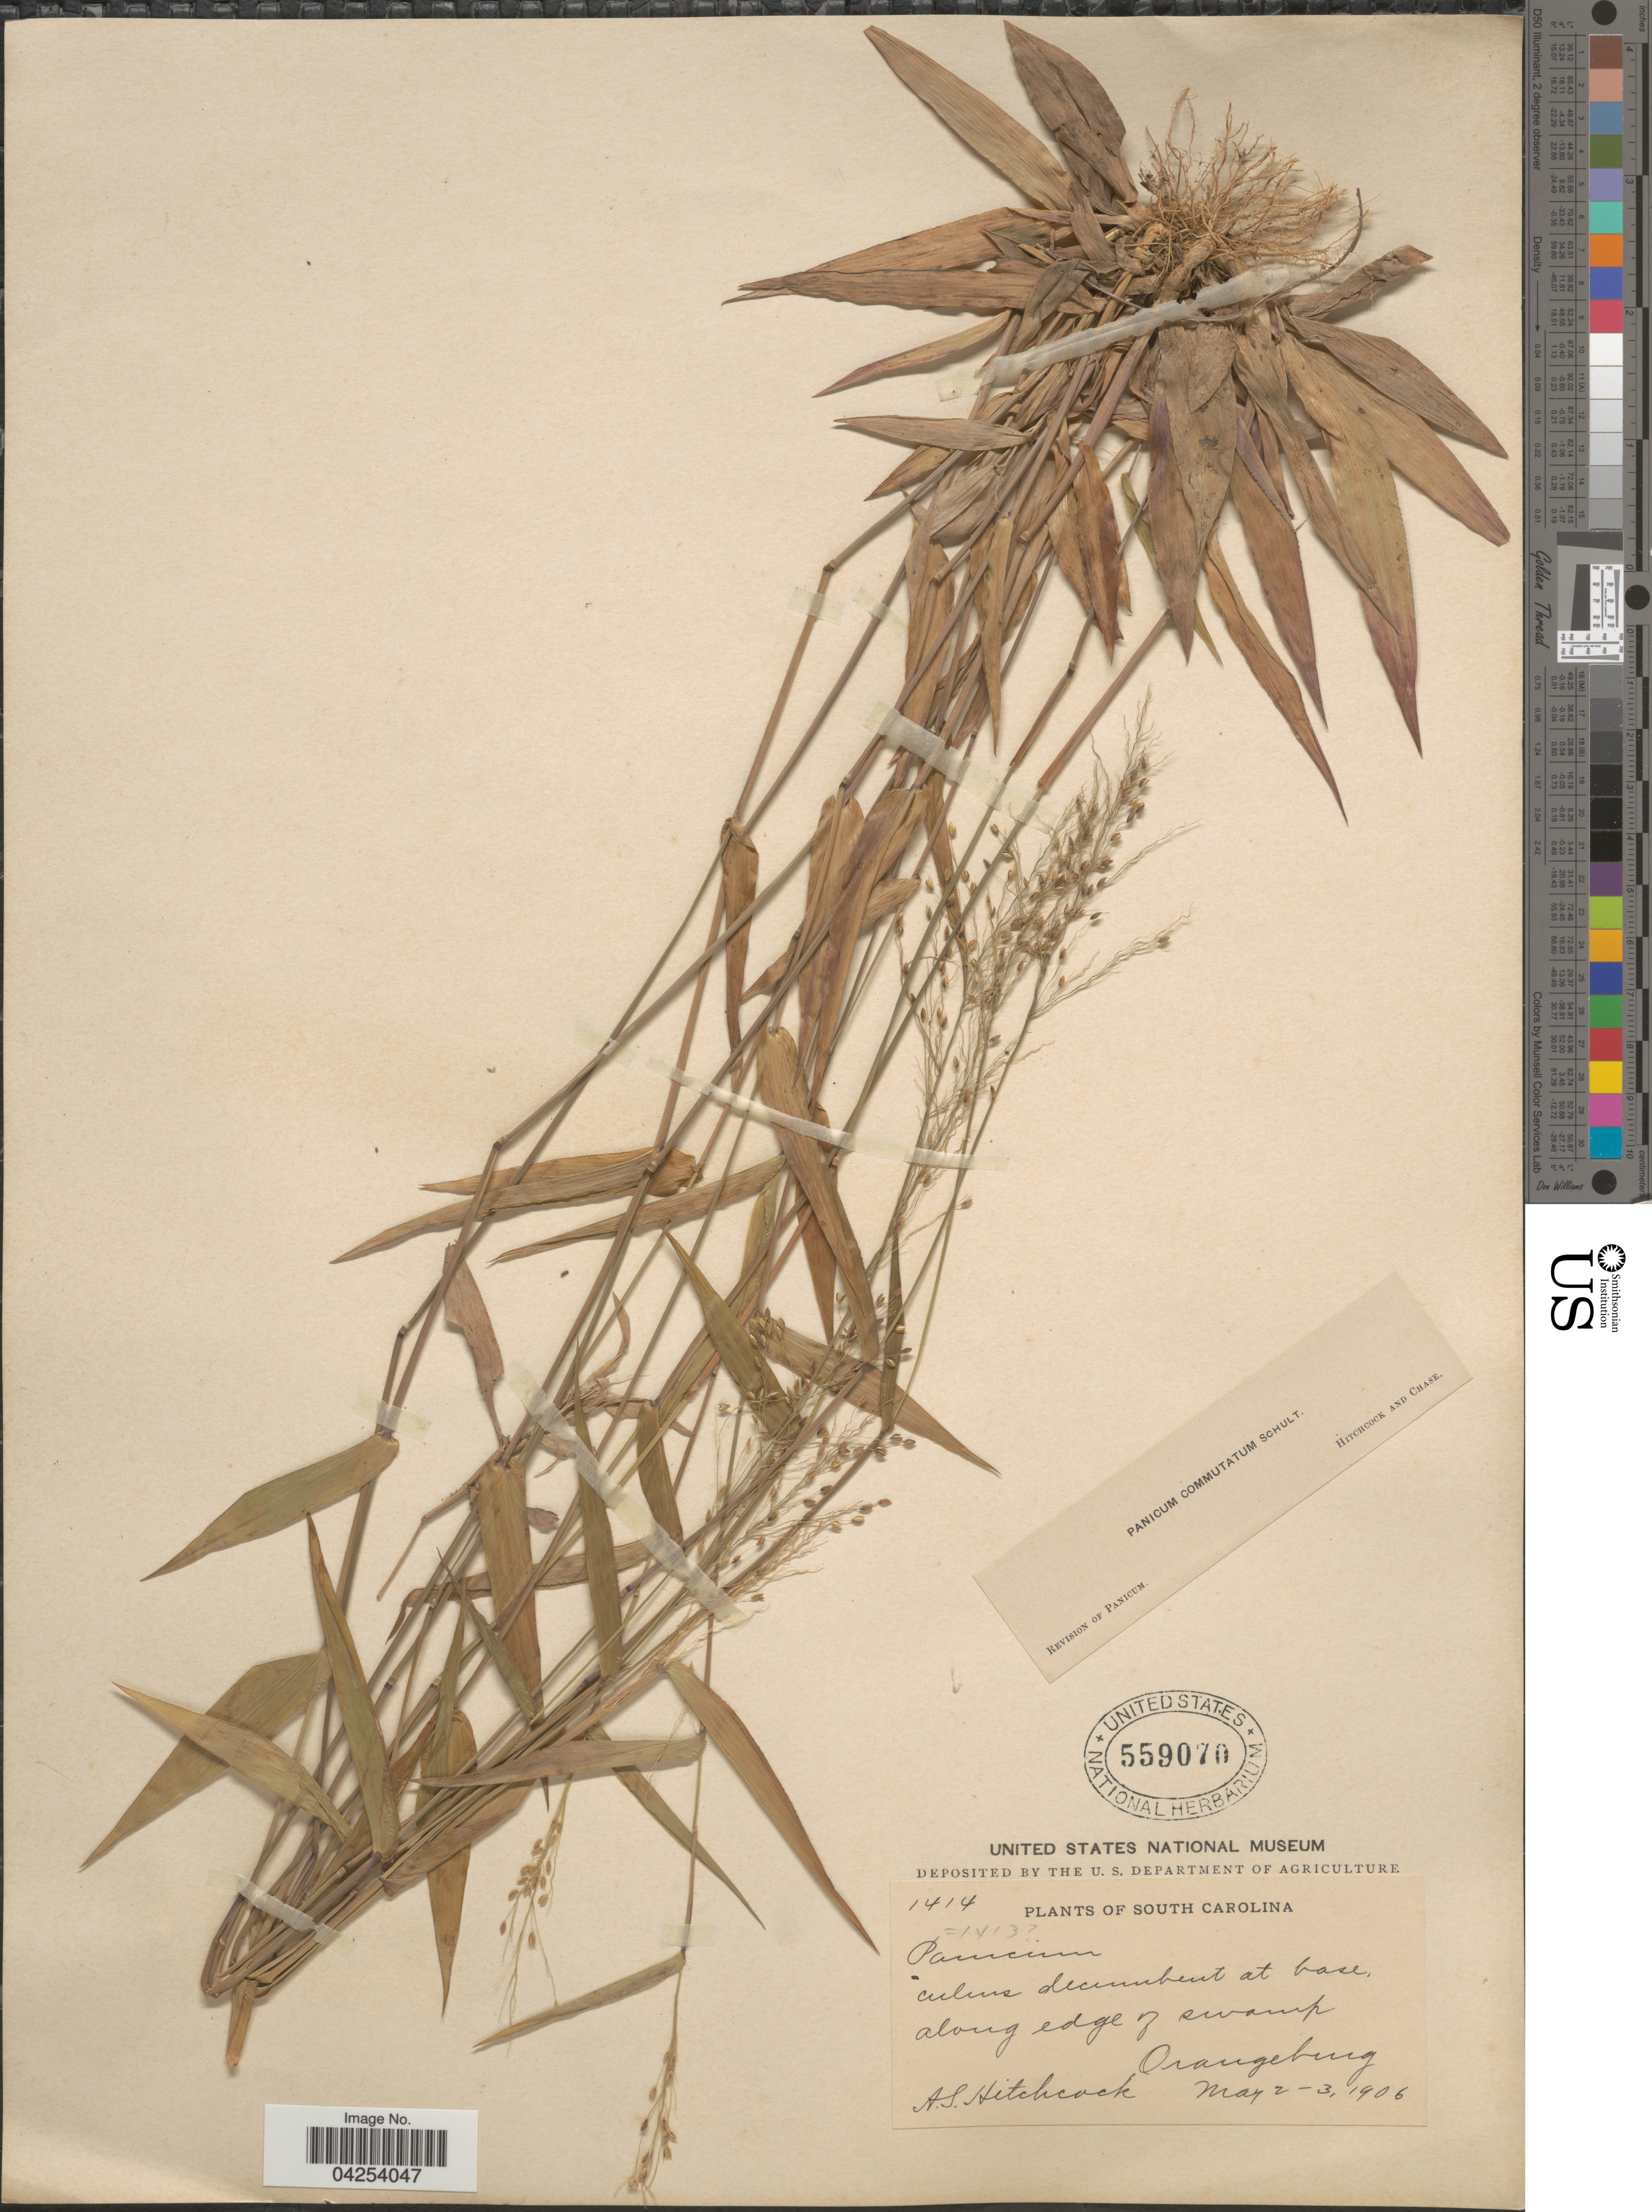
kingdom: Plantae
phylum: Tracheophyta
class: Liliopsida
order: Poales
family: Poaceae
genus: Dichanthelium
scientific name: Dichanthelium commutatum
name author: (Schult.) Gould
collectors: A. S. Hitchcock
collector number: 1414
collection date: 1906-05-02/1906-05-03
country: United States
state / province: South Carolina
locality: Along edge of swamp. Orangeburg.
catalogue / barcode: US 559070